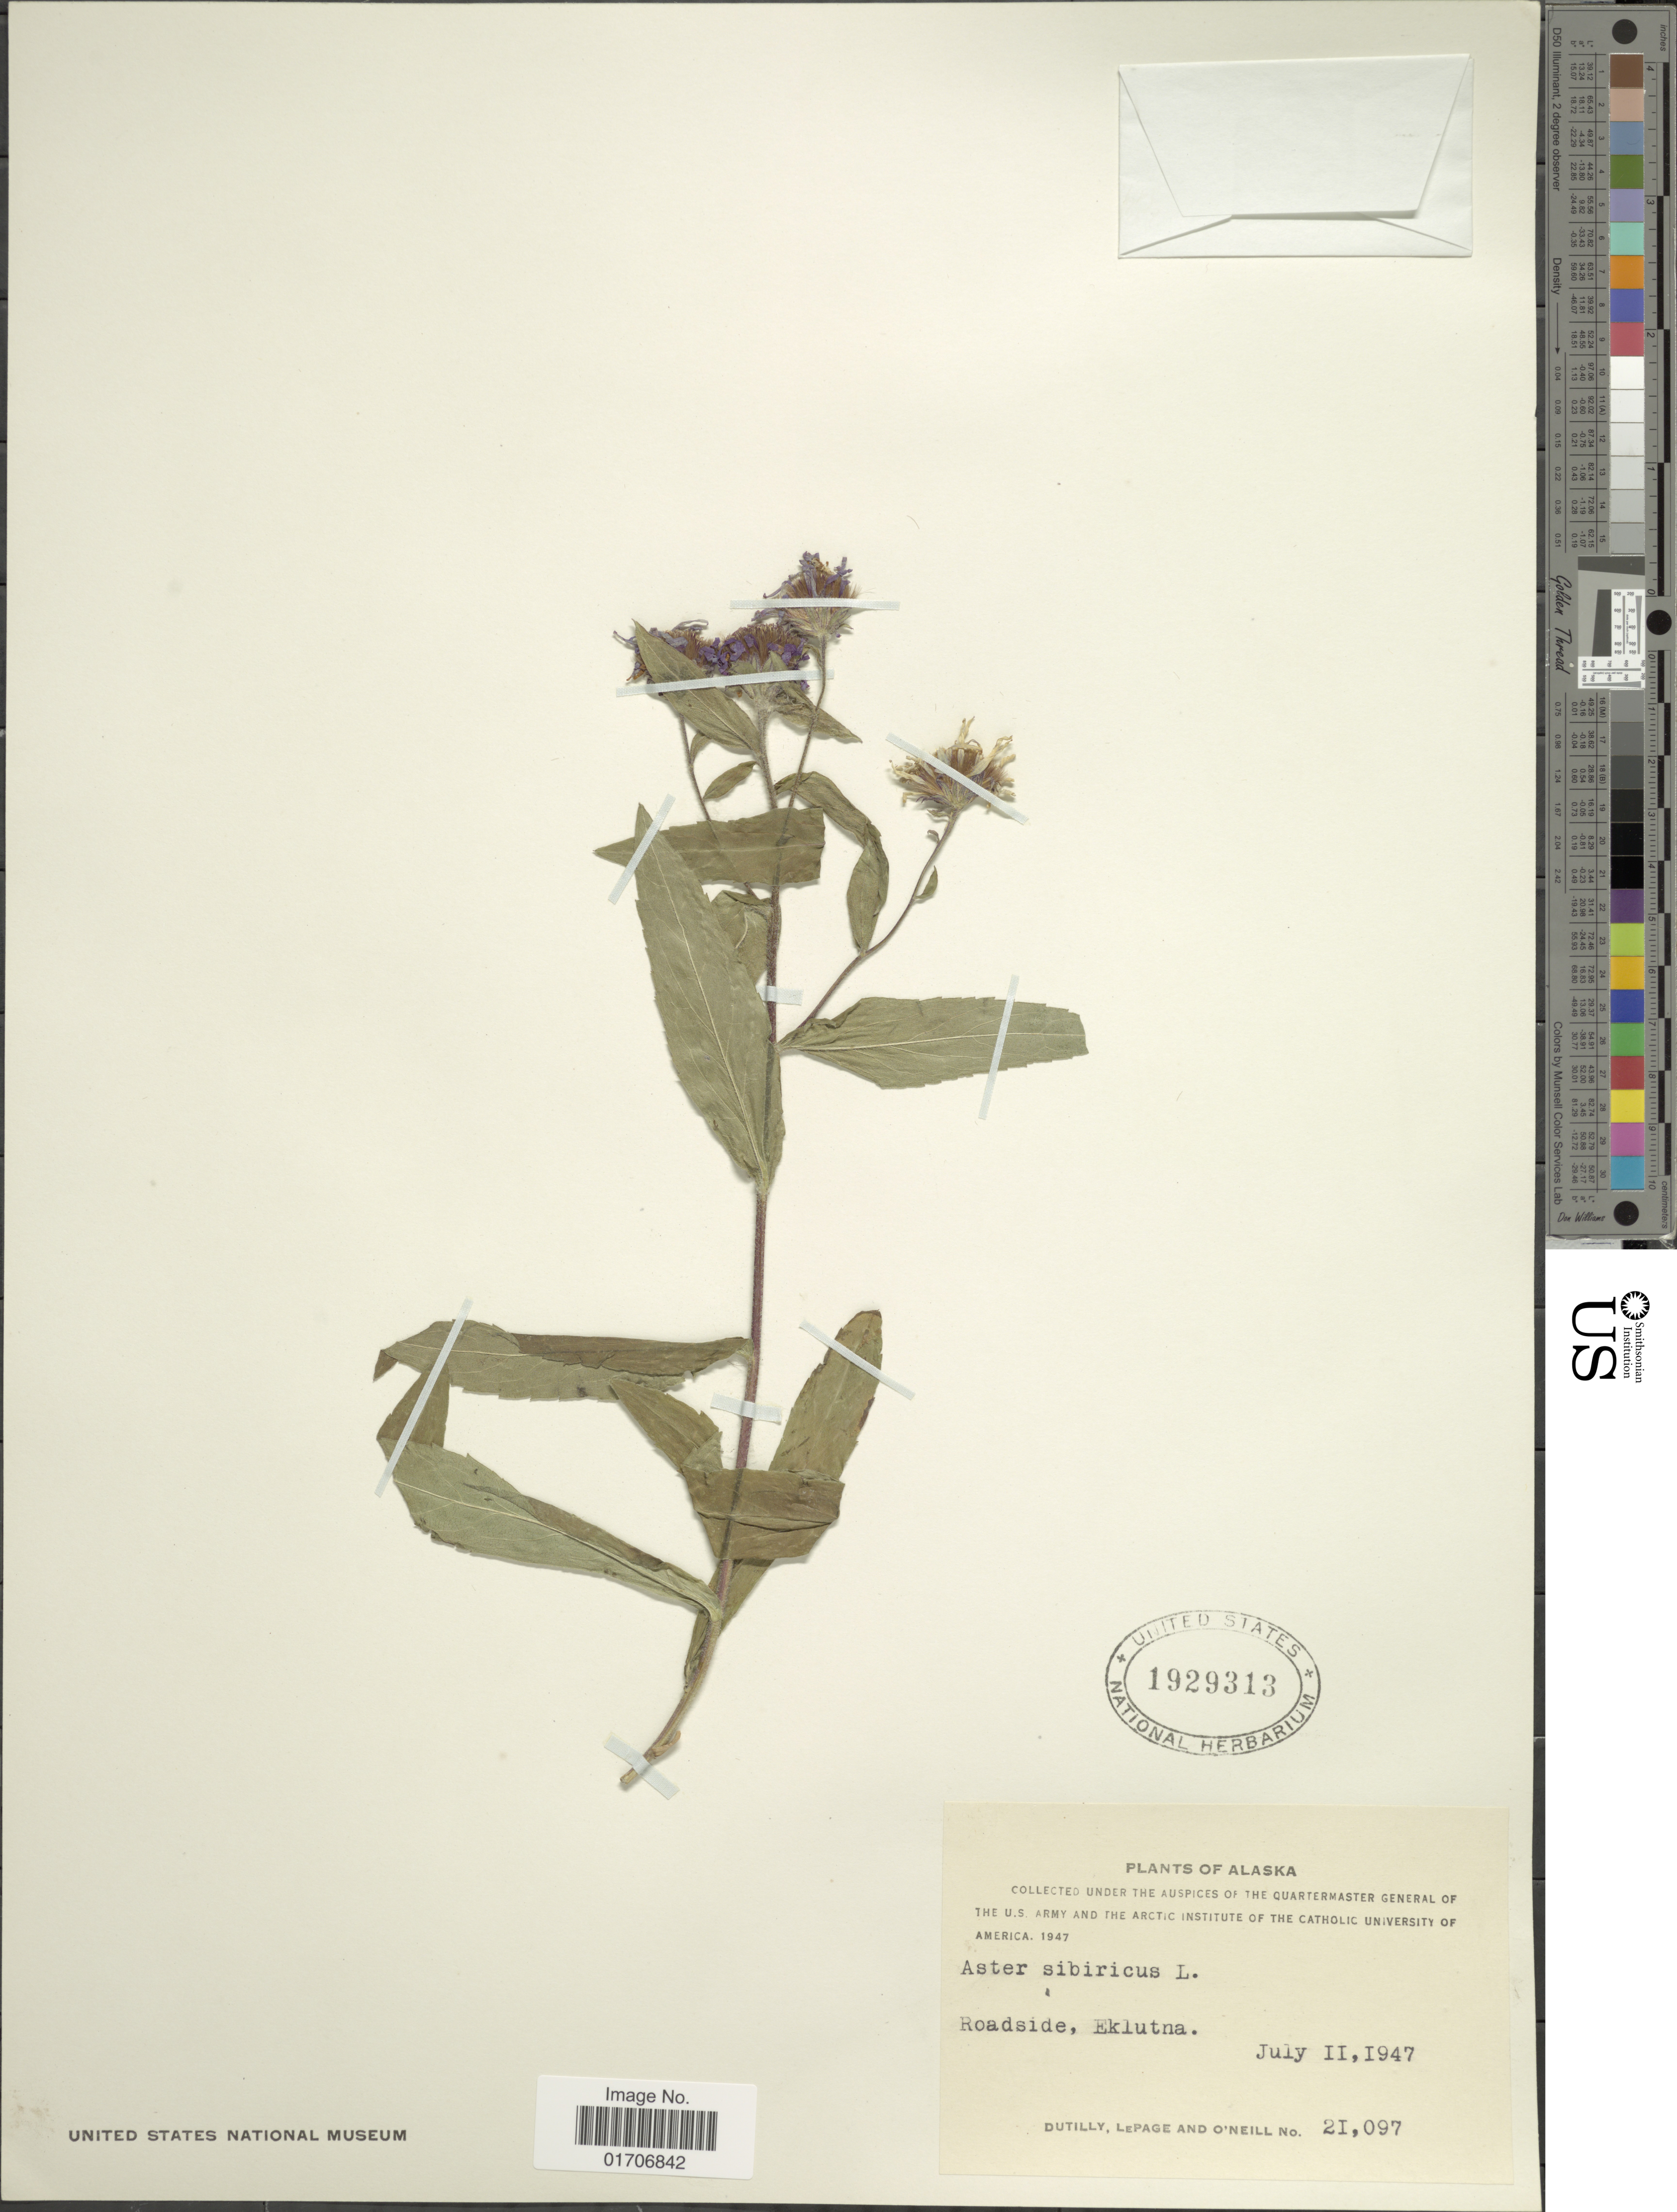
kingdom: Plantae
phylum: Tracheophyta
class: Magnoliopsida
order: Asterales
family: Asteraceae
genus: Eurybia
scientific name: Eurybia sibirica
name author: (L.) G.L. Nesom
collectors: -. Dutilly, -. LePage & -. O'Neill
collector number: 21097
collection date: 1947-07-11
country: United States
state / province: Alaska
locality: Roadside, Eklutna.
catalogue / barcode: US 1929313